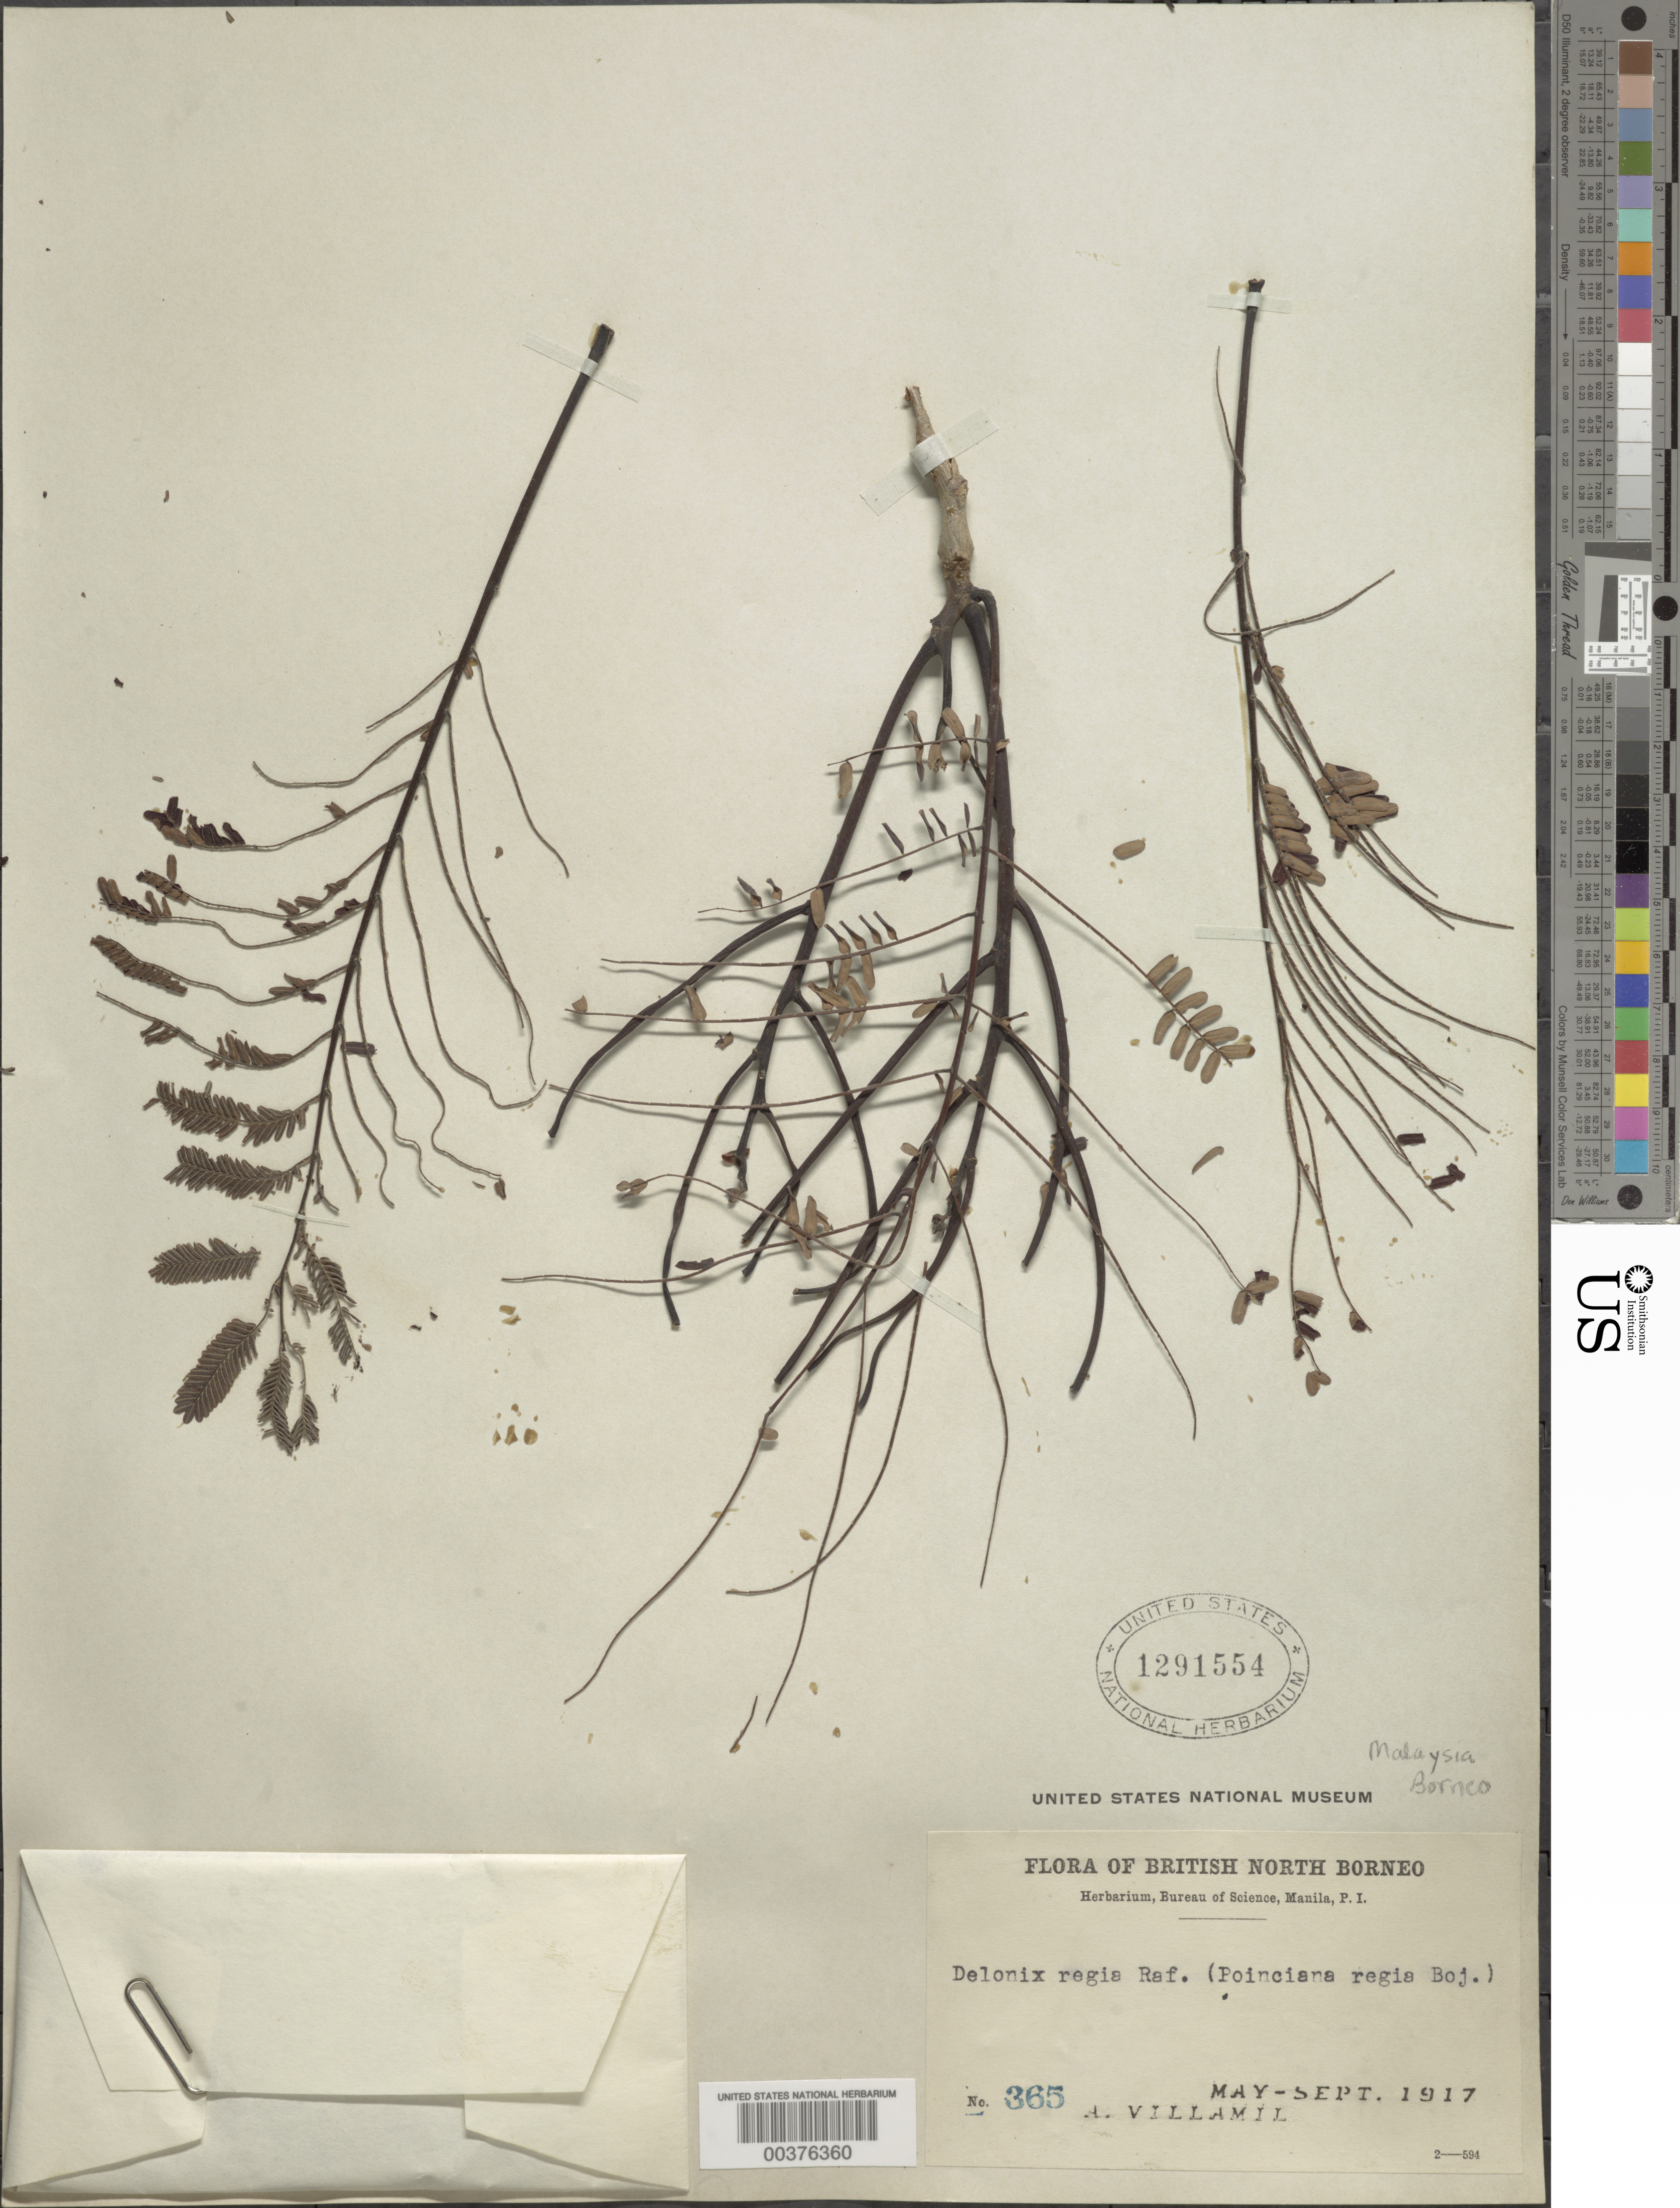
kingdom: Plantae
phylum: Tracheophyta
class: Magnoliopsida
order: Fabales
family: Fabaceae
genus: Delonix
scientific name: Delonix regia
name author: (Bojer ex Hook.) Raf.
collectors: A. Villamil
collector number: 365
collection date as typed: May 1917 to -- Sep 1917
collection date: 1917-05/1917-09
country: Malaysia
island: Borneo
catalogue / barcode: US 1291554